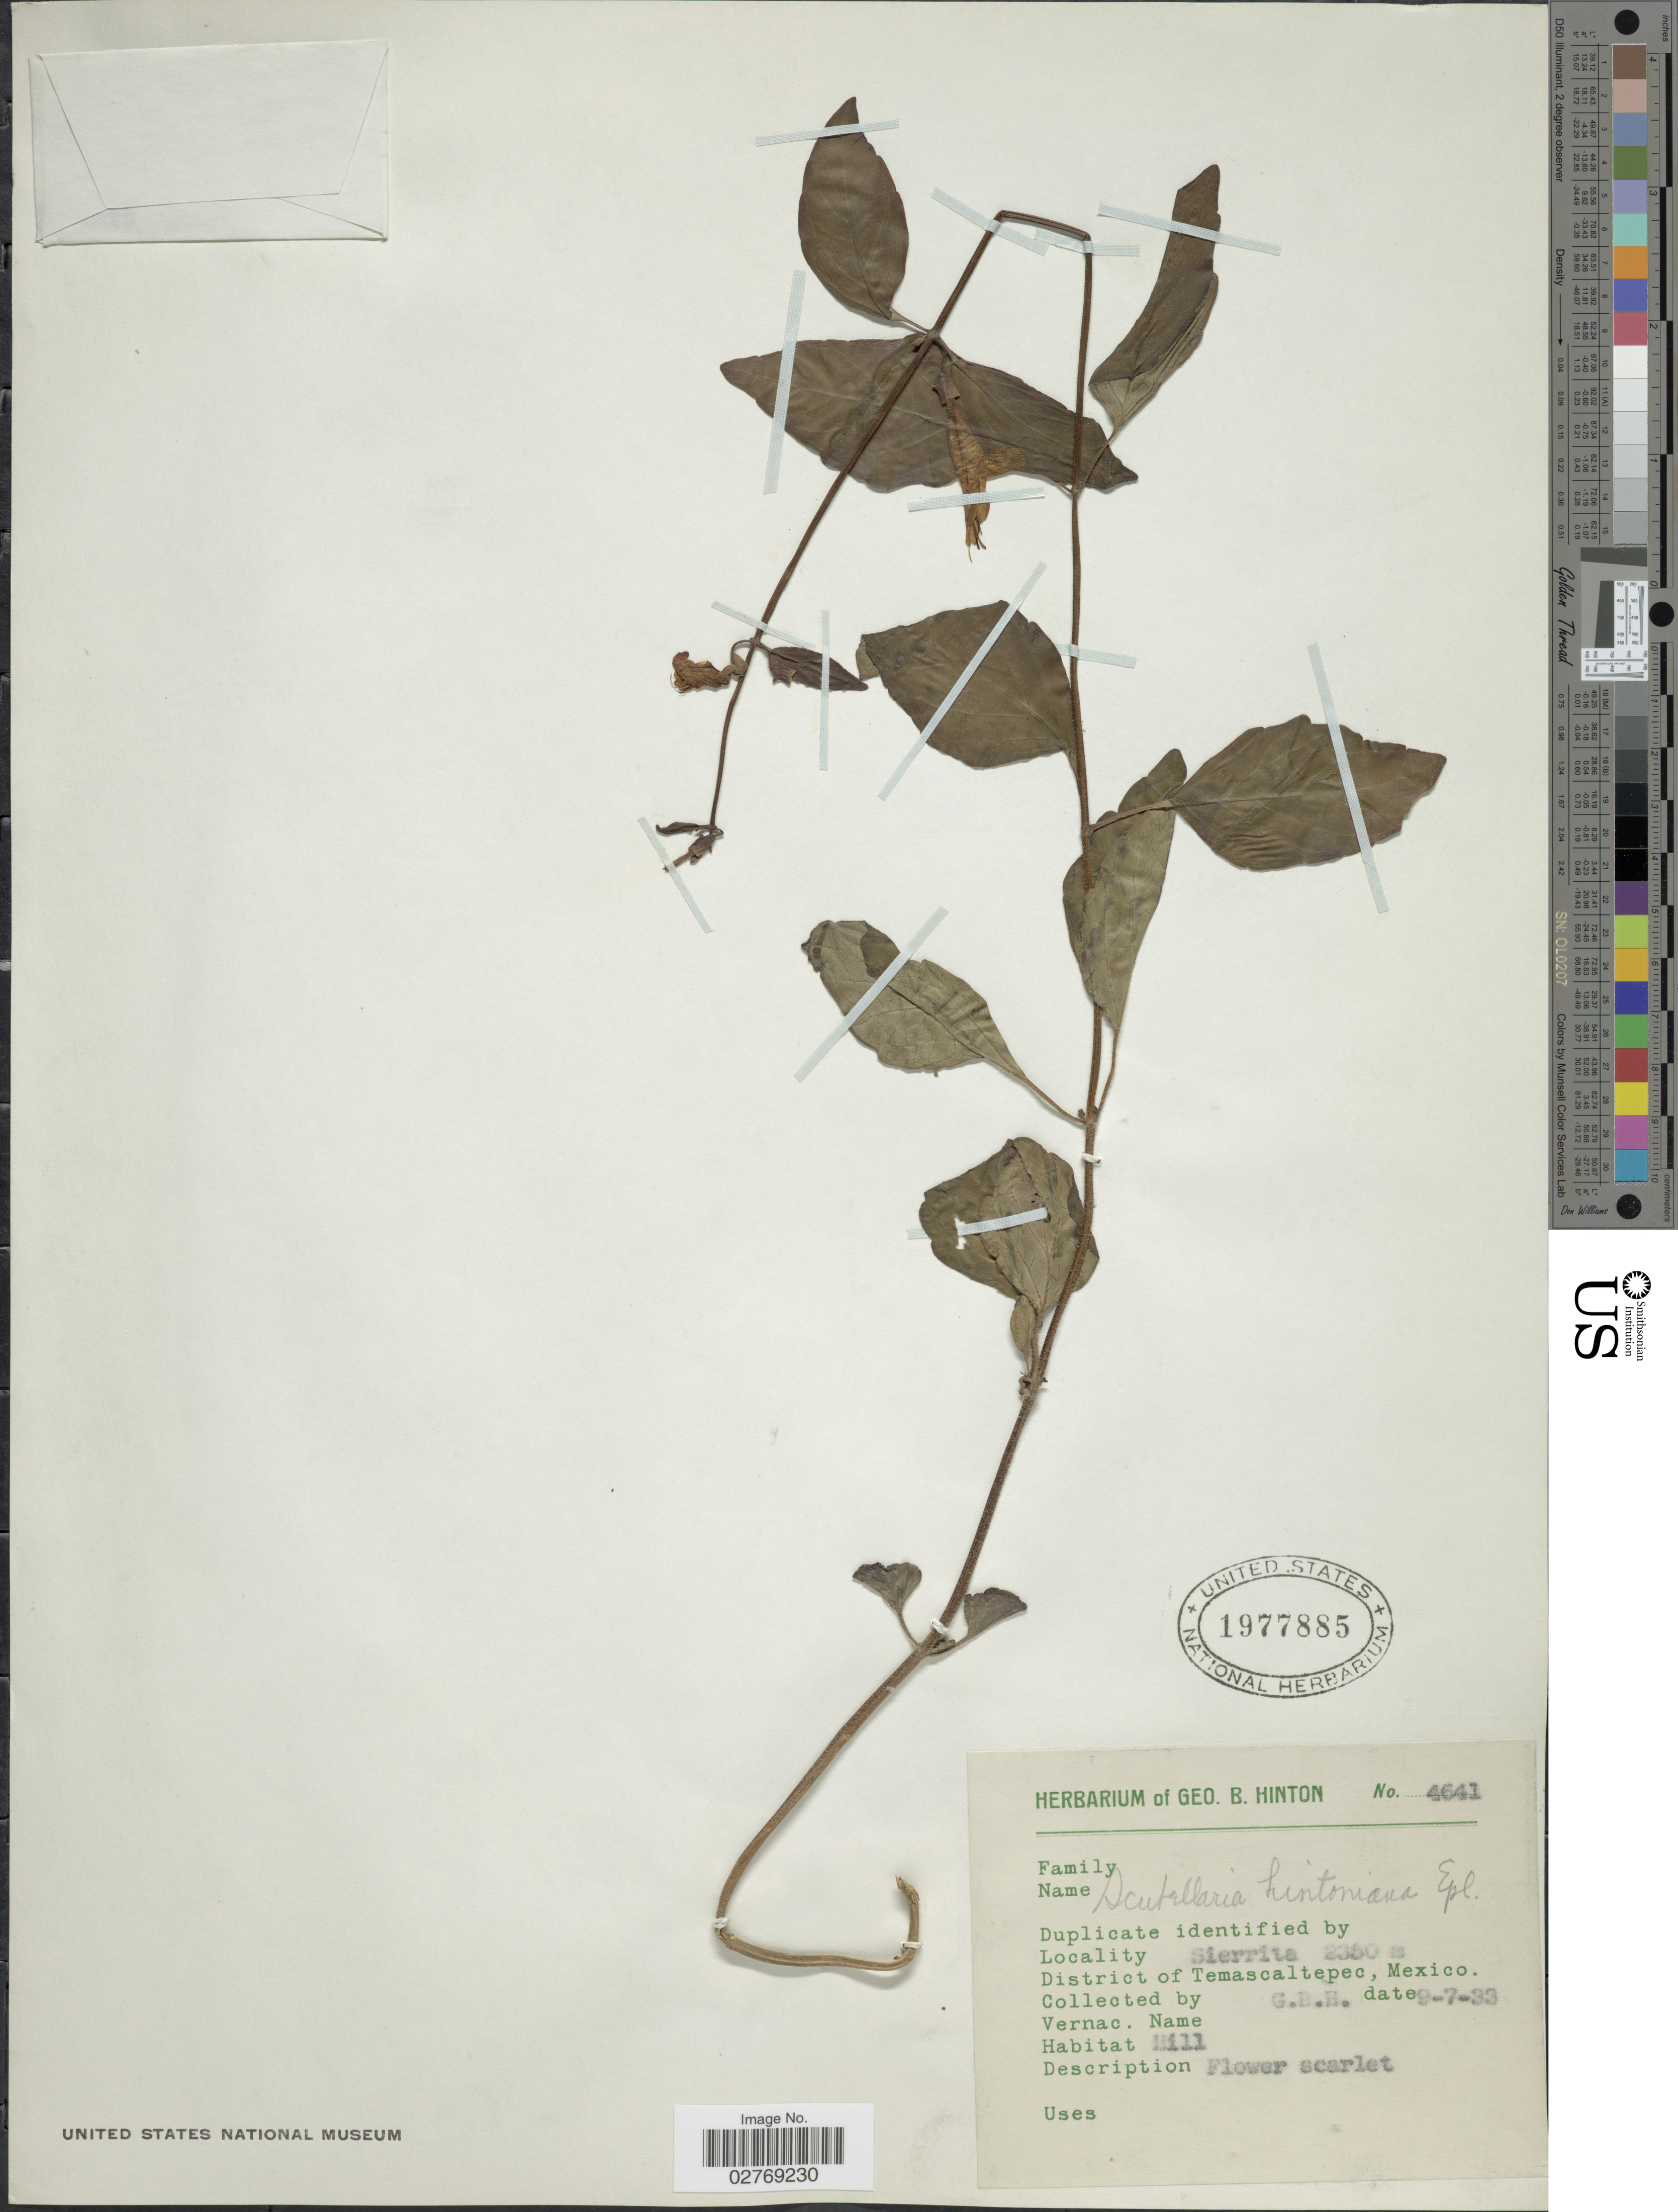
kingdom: Plantae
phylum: Tracheophyta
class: Magnoliopsida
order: Lamiales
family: Lamiaceae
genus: Scutellaria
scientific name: Scutellaria hintoniana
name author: Epling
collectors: G. B. Hinton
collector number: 4641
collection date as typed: Transcribed d/m/y: 9/7/33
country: Mexico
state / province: México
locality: Sierrita. District of Temascaltepec.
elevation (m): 2350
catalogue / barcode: US 1977885